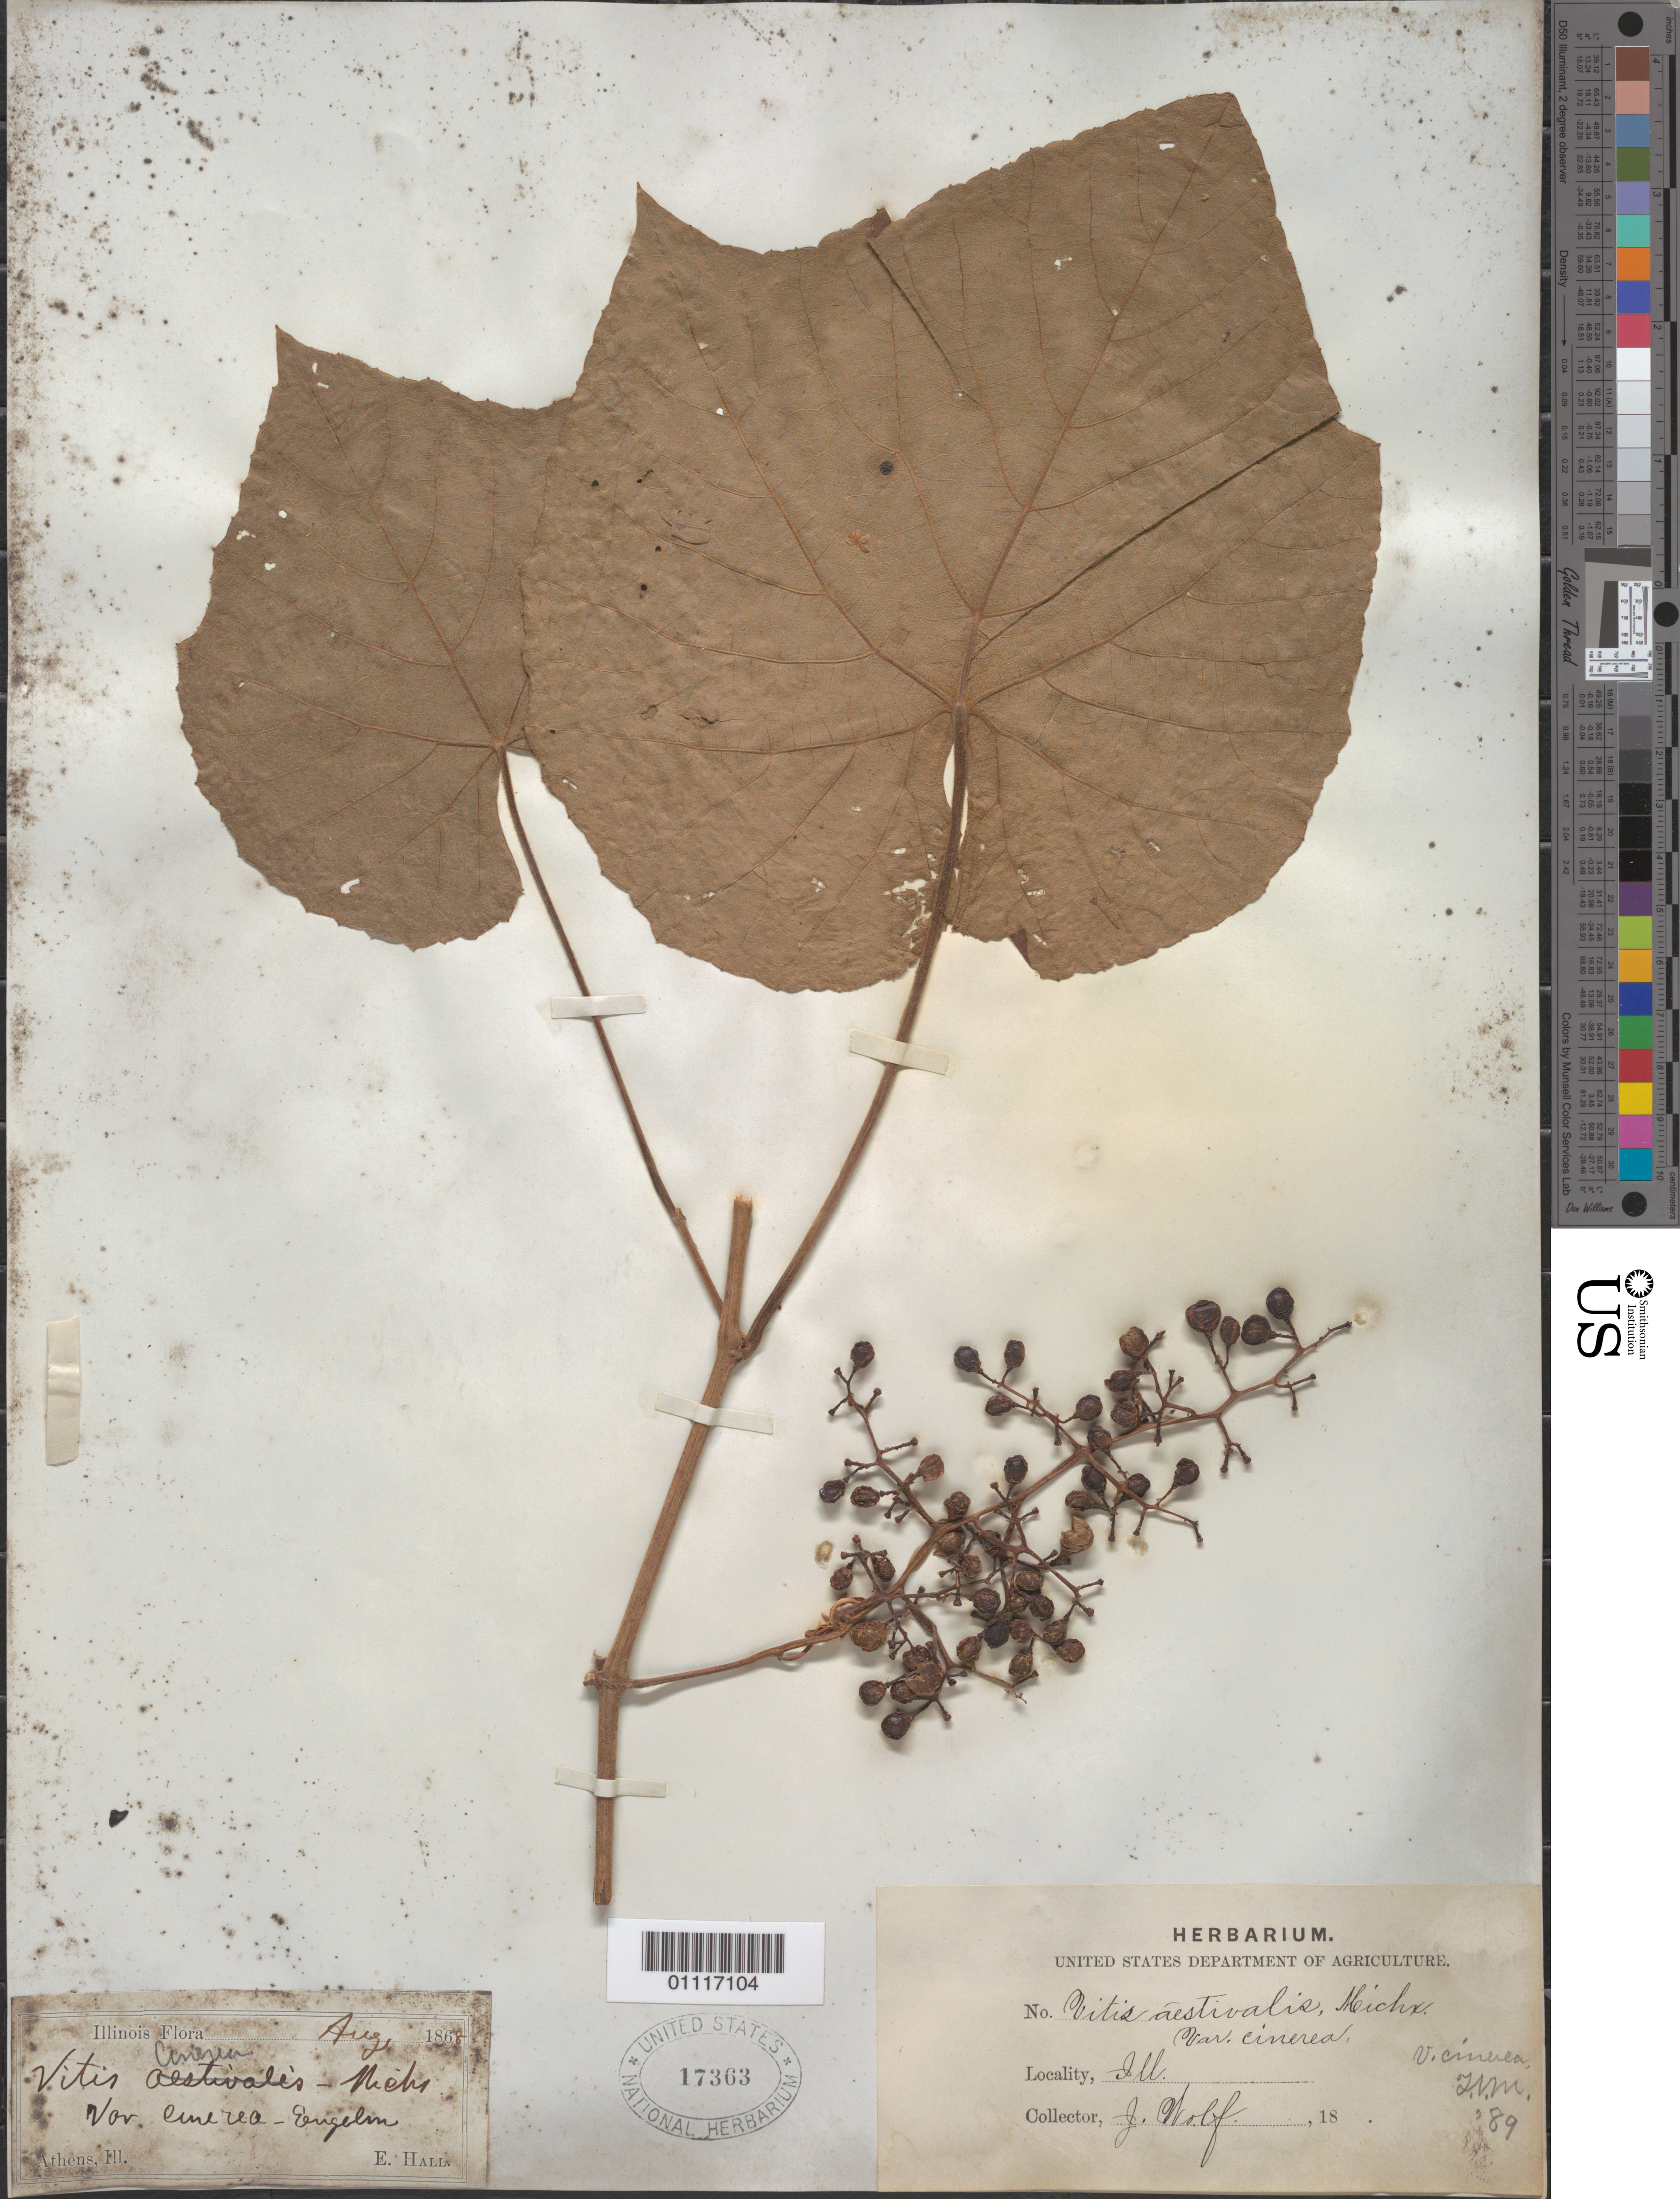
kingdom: Plantae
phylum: Tracheophyta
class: Magnoliopsida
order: Vitales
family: Vitaceae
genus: Vitis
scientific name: Vitis cinerea var. floridana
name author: Munson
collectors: J. Wolf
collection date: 1868-08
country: United States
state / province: Illinois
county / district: Menard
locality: Athens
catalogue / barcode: US 17363